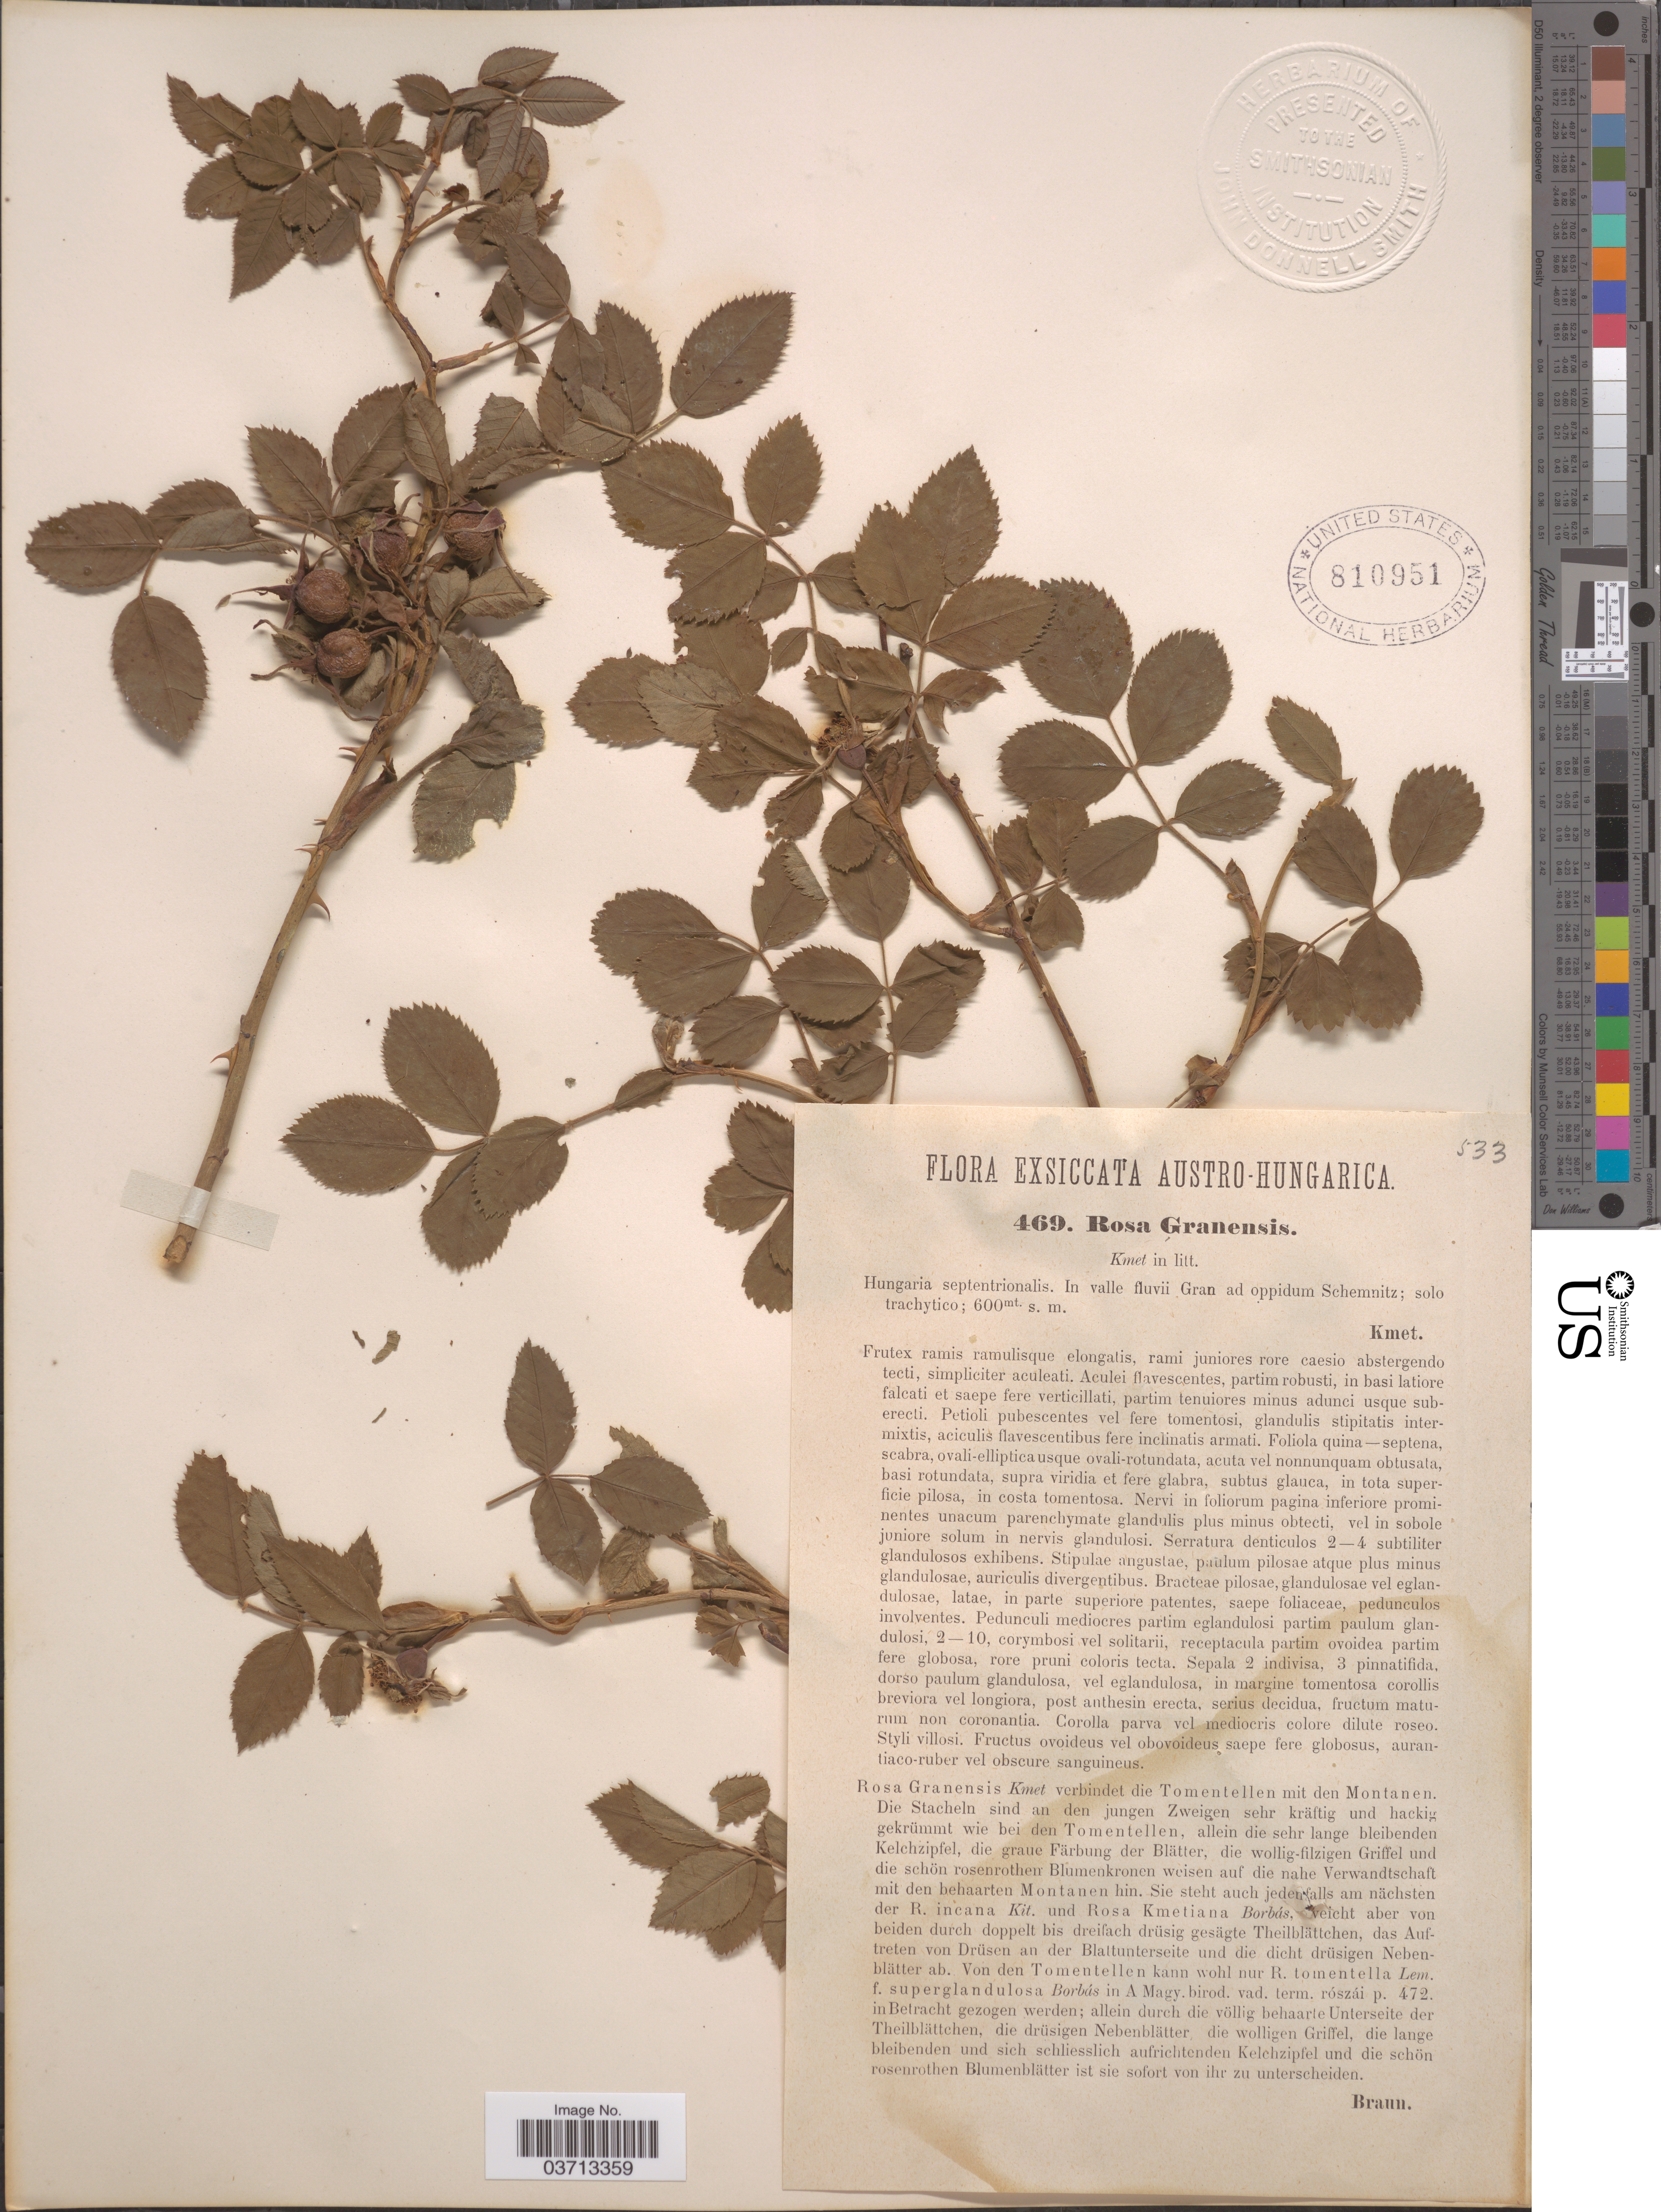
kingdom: Plantae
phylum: Tracheophyta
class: Magnoliopsida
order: Rosales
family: Rosaceae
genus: Rosa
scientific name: Rosa granensis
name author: Kmet ex Heinr. Braun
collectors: A. Kmet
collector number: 469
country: Hungary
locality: Austro-Hungarica. Hungaria septentrionalis. In valle fluvii Gran ad oppidum Schemnitz.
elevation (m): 600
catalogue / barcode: US 810951